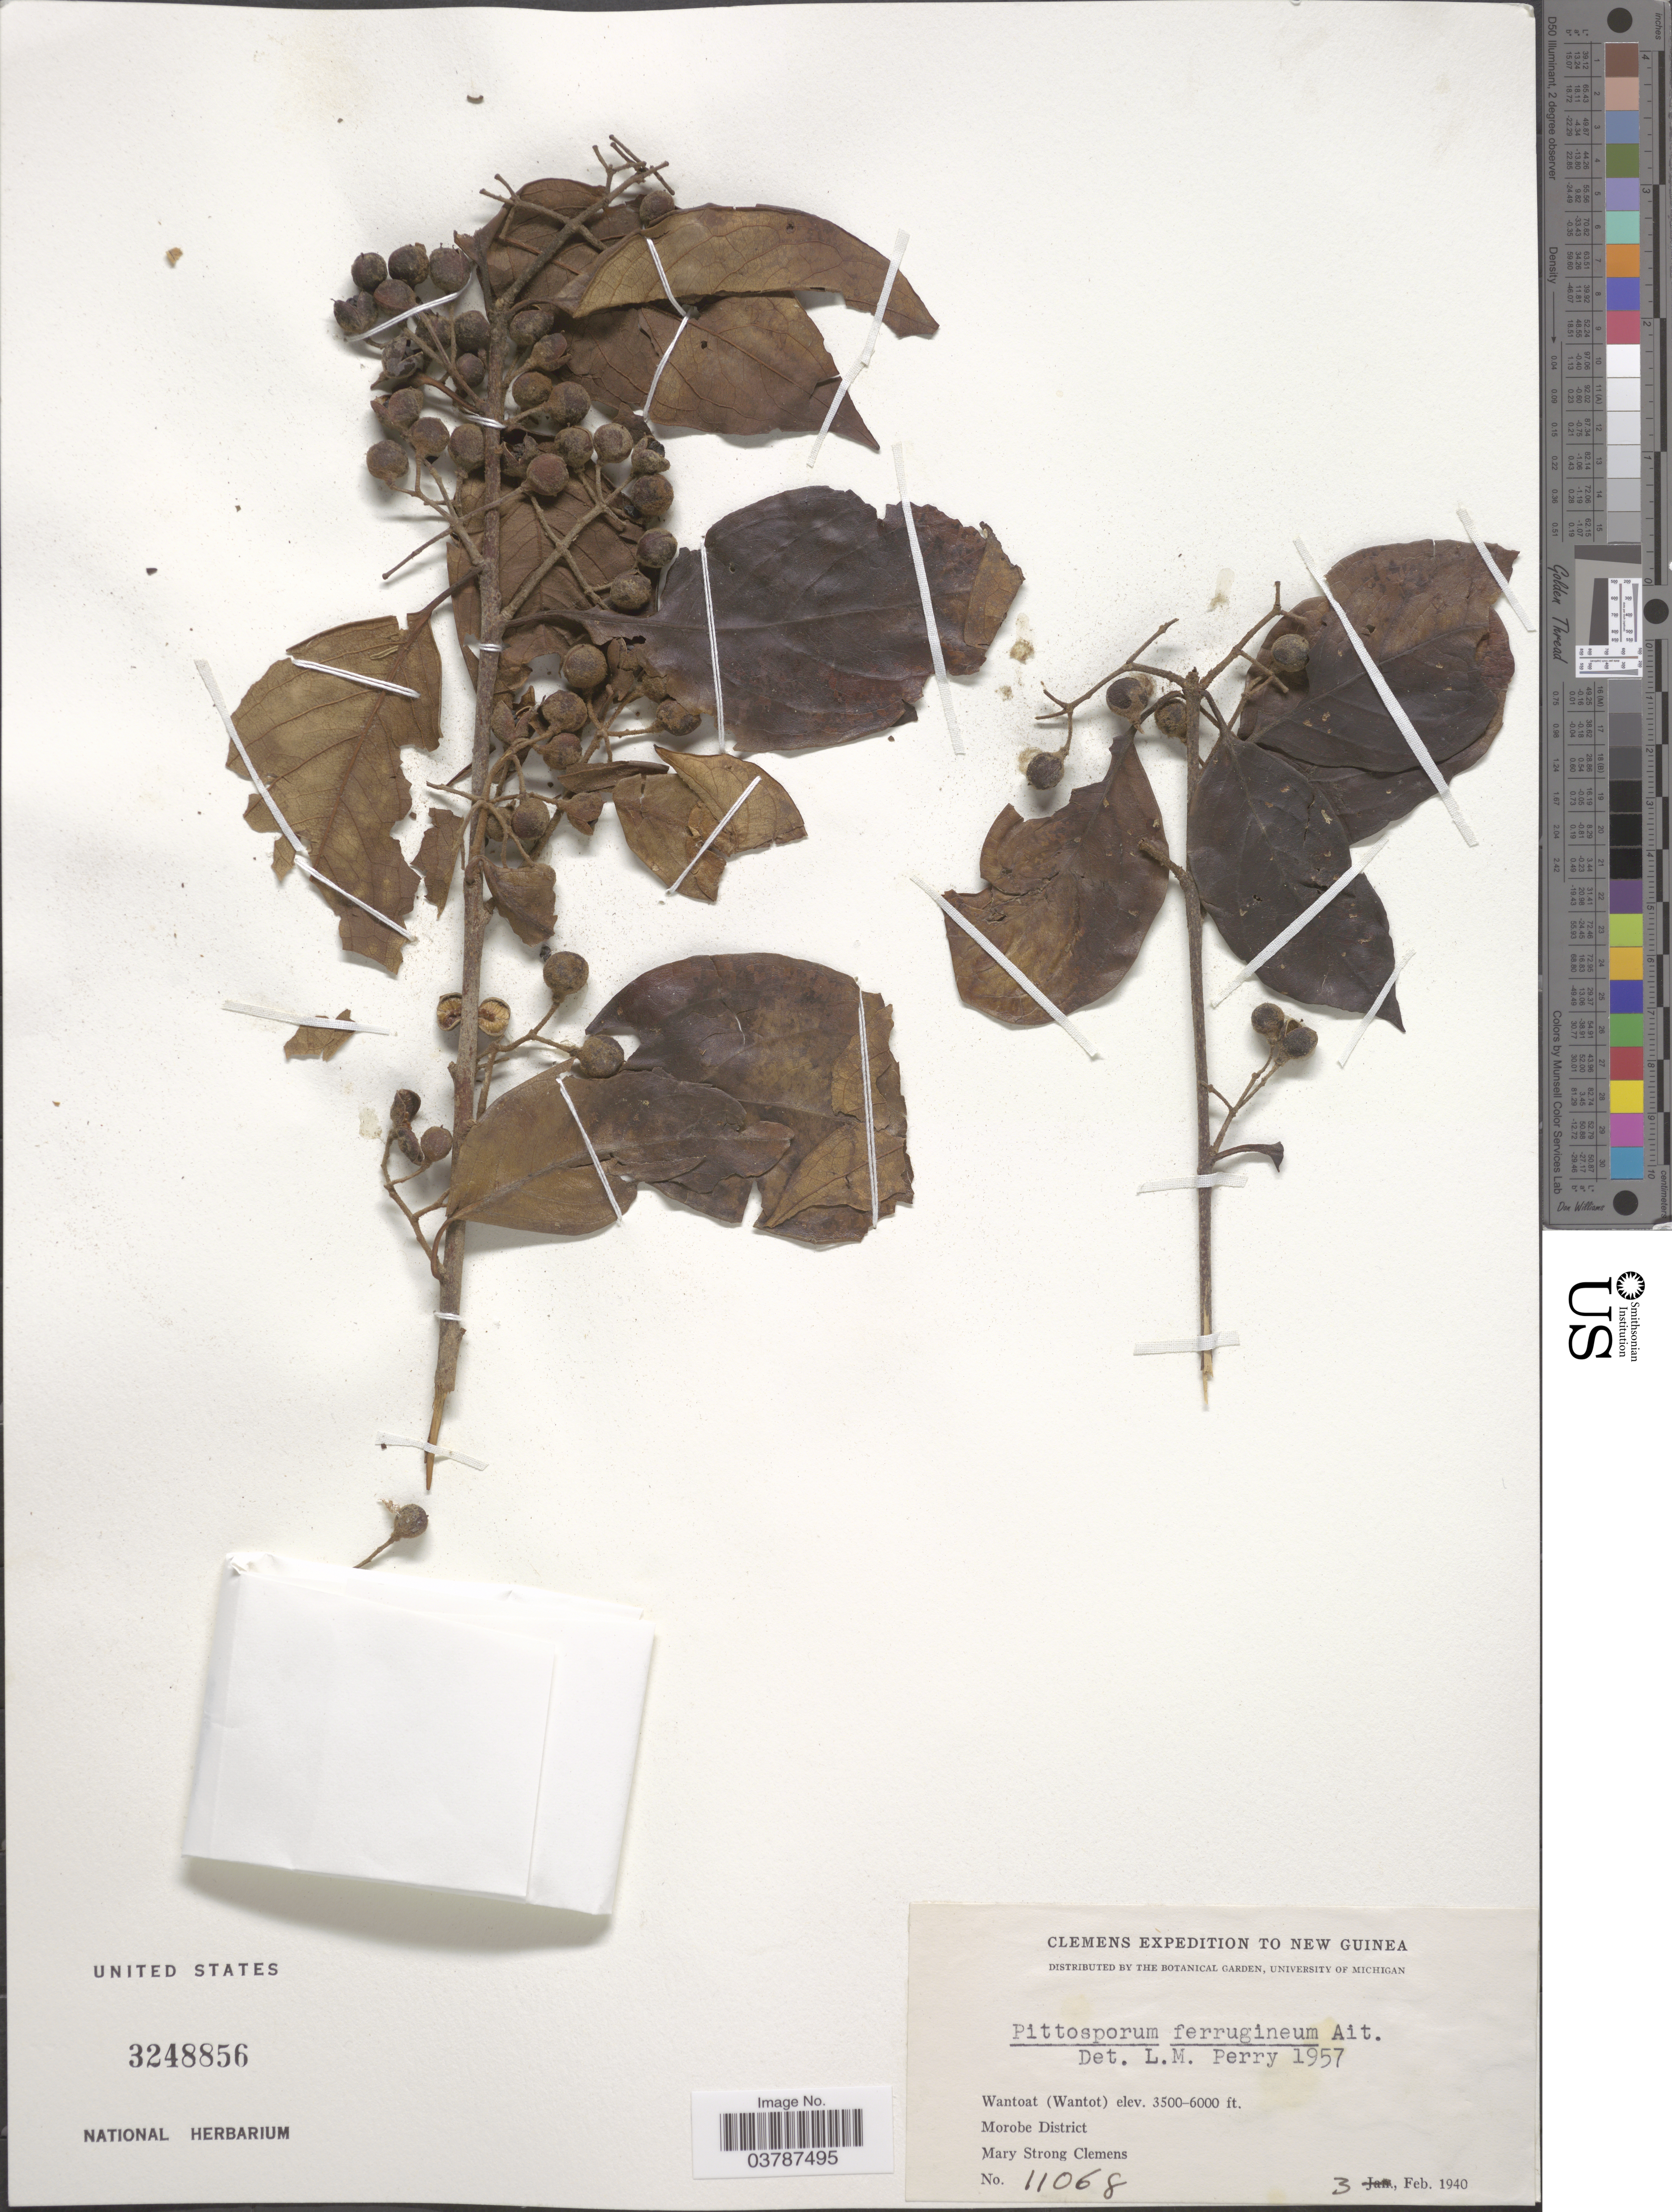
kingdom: Plantae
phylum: Tracheophyta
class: Magnoliopsida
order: Apiales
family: Pittosporaceae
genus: Pittosporum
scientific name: Pittosporum ferrugineum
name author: Dryand. ex Aiton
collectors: M. S. Clemens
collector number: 11068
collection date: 1940-02-03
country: Papua New Guinea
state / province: Morobe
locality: New Guinea. Wantoat (Wantot). Morobe District.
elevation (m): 1067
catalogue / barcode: US 3248856